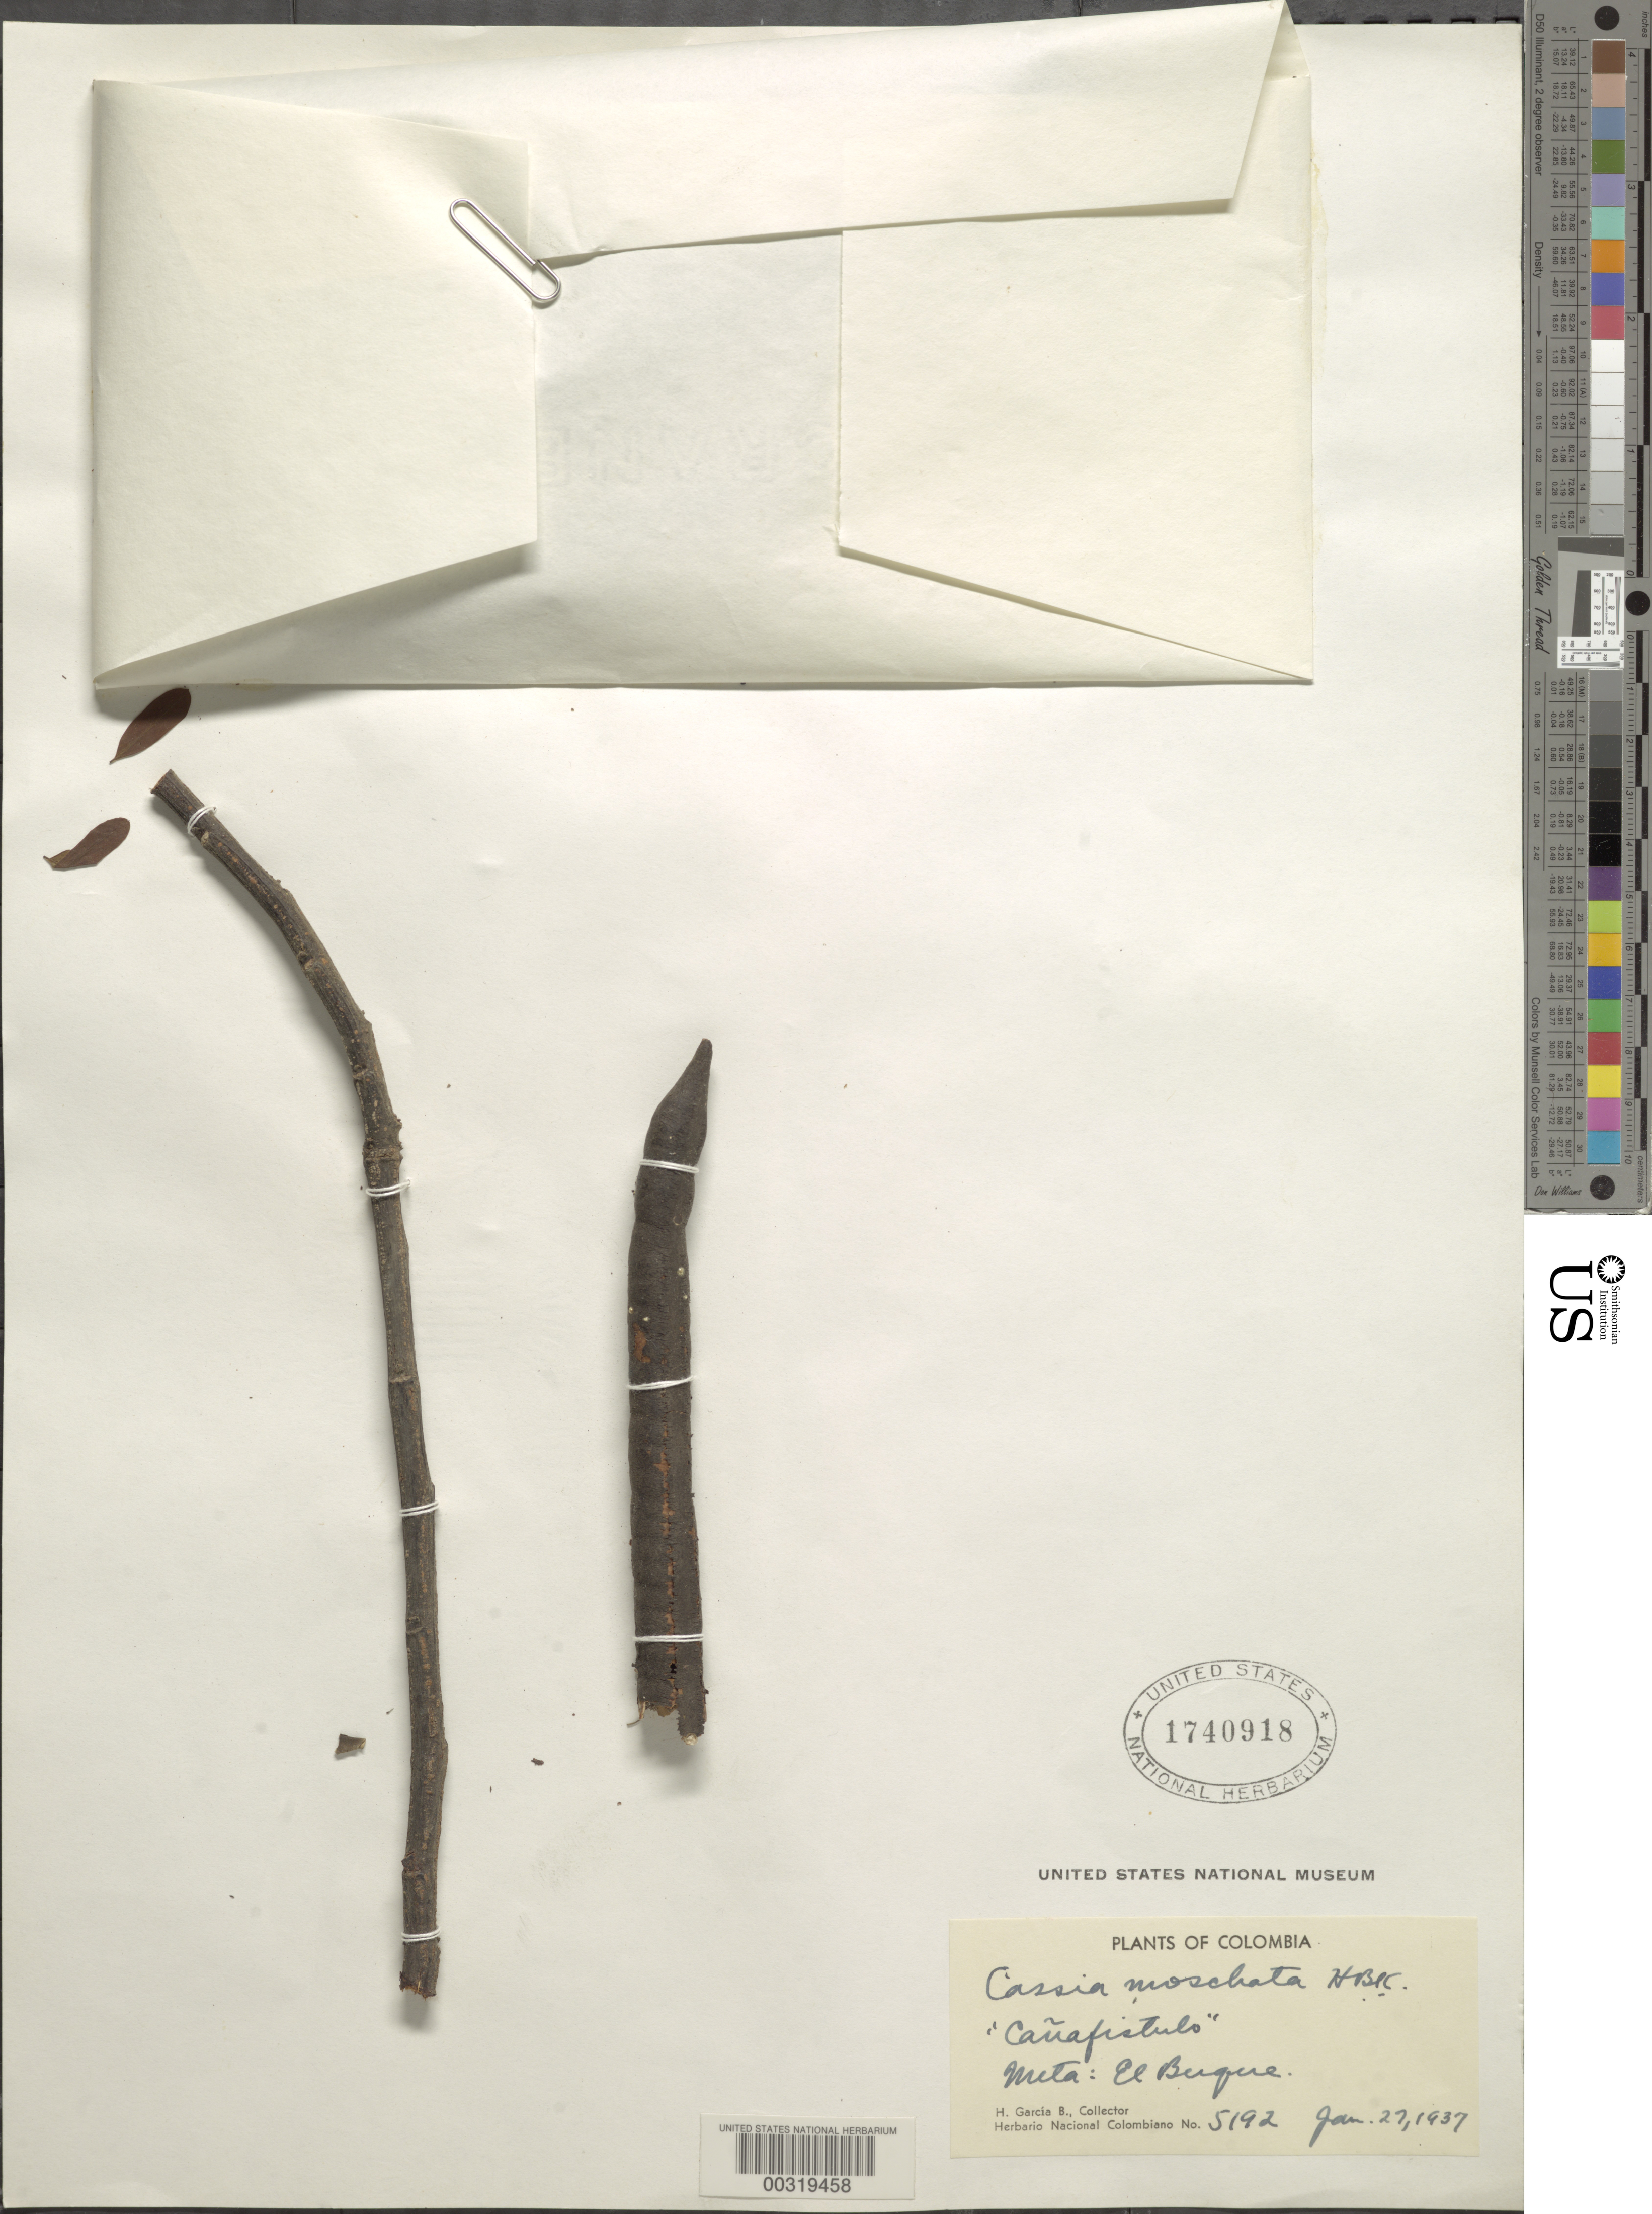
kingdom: Plantae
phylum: Tracheophyta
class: Magnoliopsida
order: Fabales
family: Fabaceae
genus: Cassia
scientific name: Cassia moschata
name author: Kunth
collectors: H. García Barriga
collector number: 5192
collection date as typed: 27 Jan 1937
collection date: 1937-01-27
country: Colombia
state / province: Meta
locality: El Berque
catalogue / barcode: US 1740918